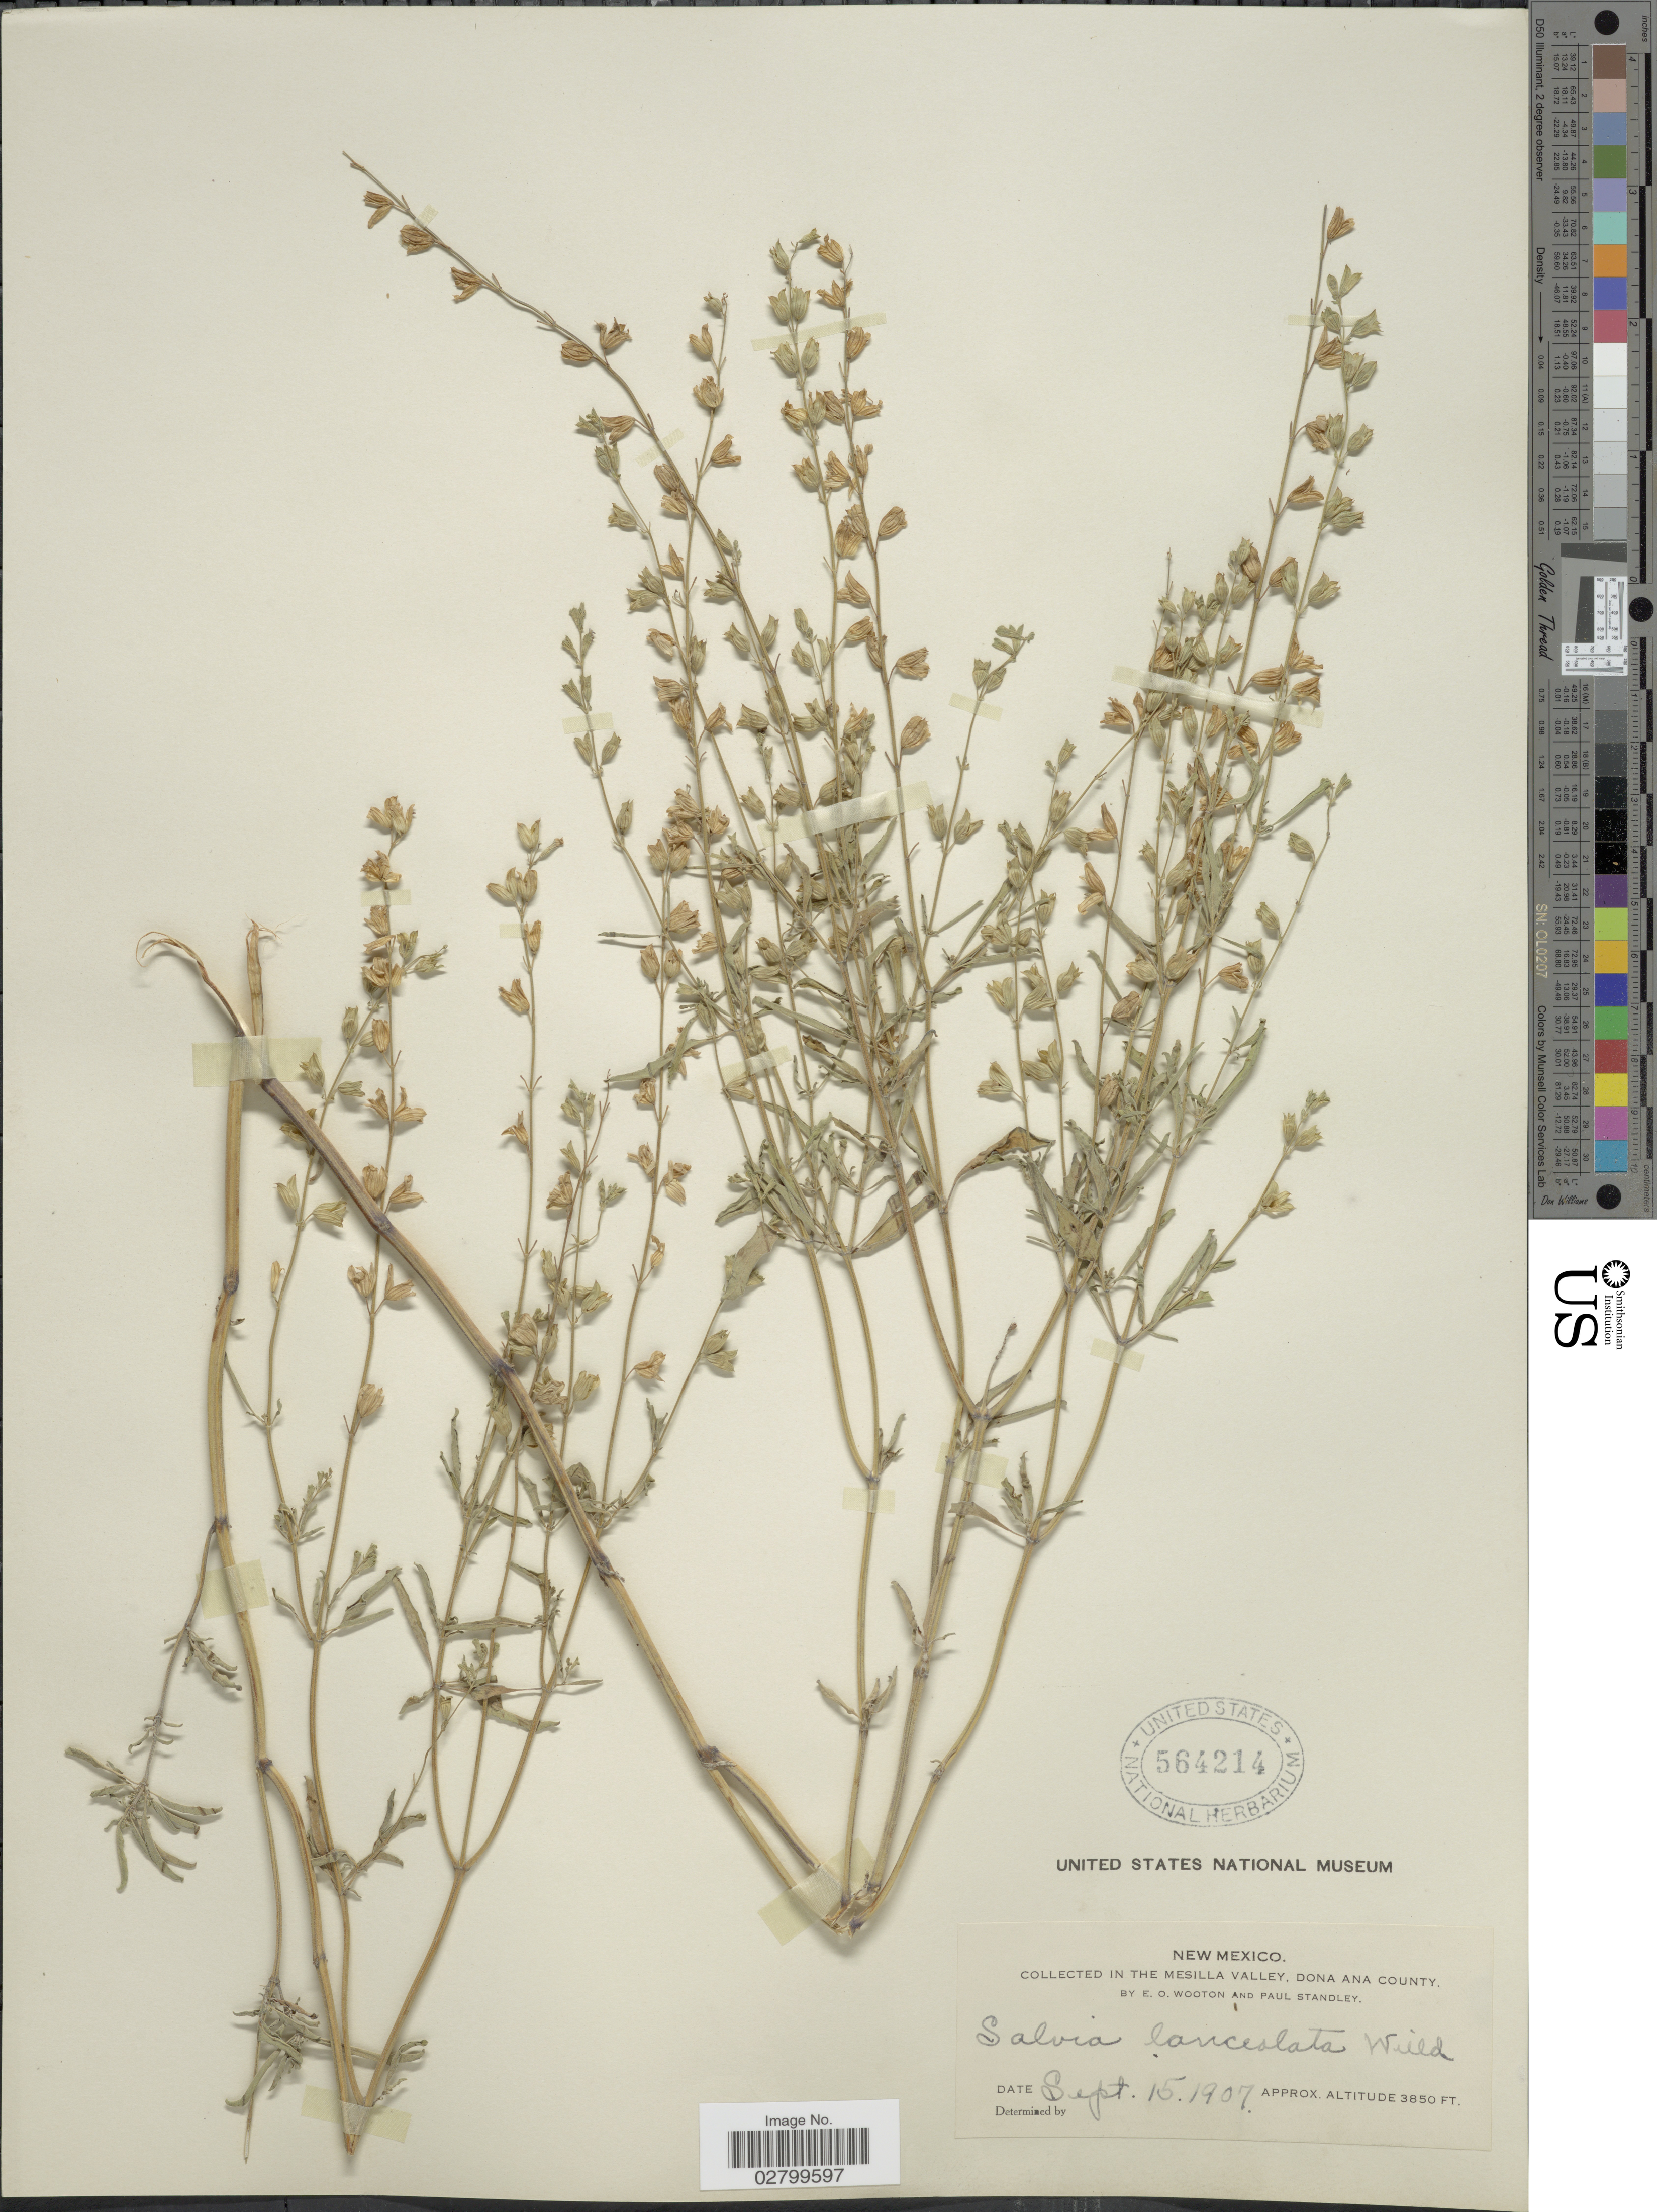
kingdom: Plantae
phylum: Tracheophyta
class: Magnoliopsida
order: Lamiales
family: Lamiaceae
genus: Salvia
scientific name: Salvia lanceolata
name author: Brouss.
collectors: E. O. Wooton & P. C. Standley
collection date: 1907-09-15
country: United States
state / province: New Mexico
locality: In the Mesilla Valley, Dona Ana County.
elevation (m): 1173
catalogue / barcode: US 564214